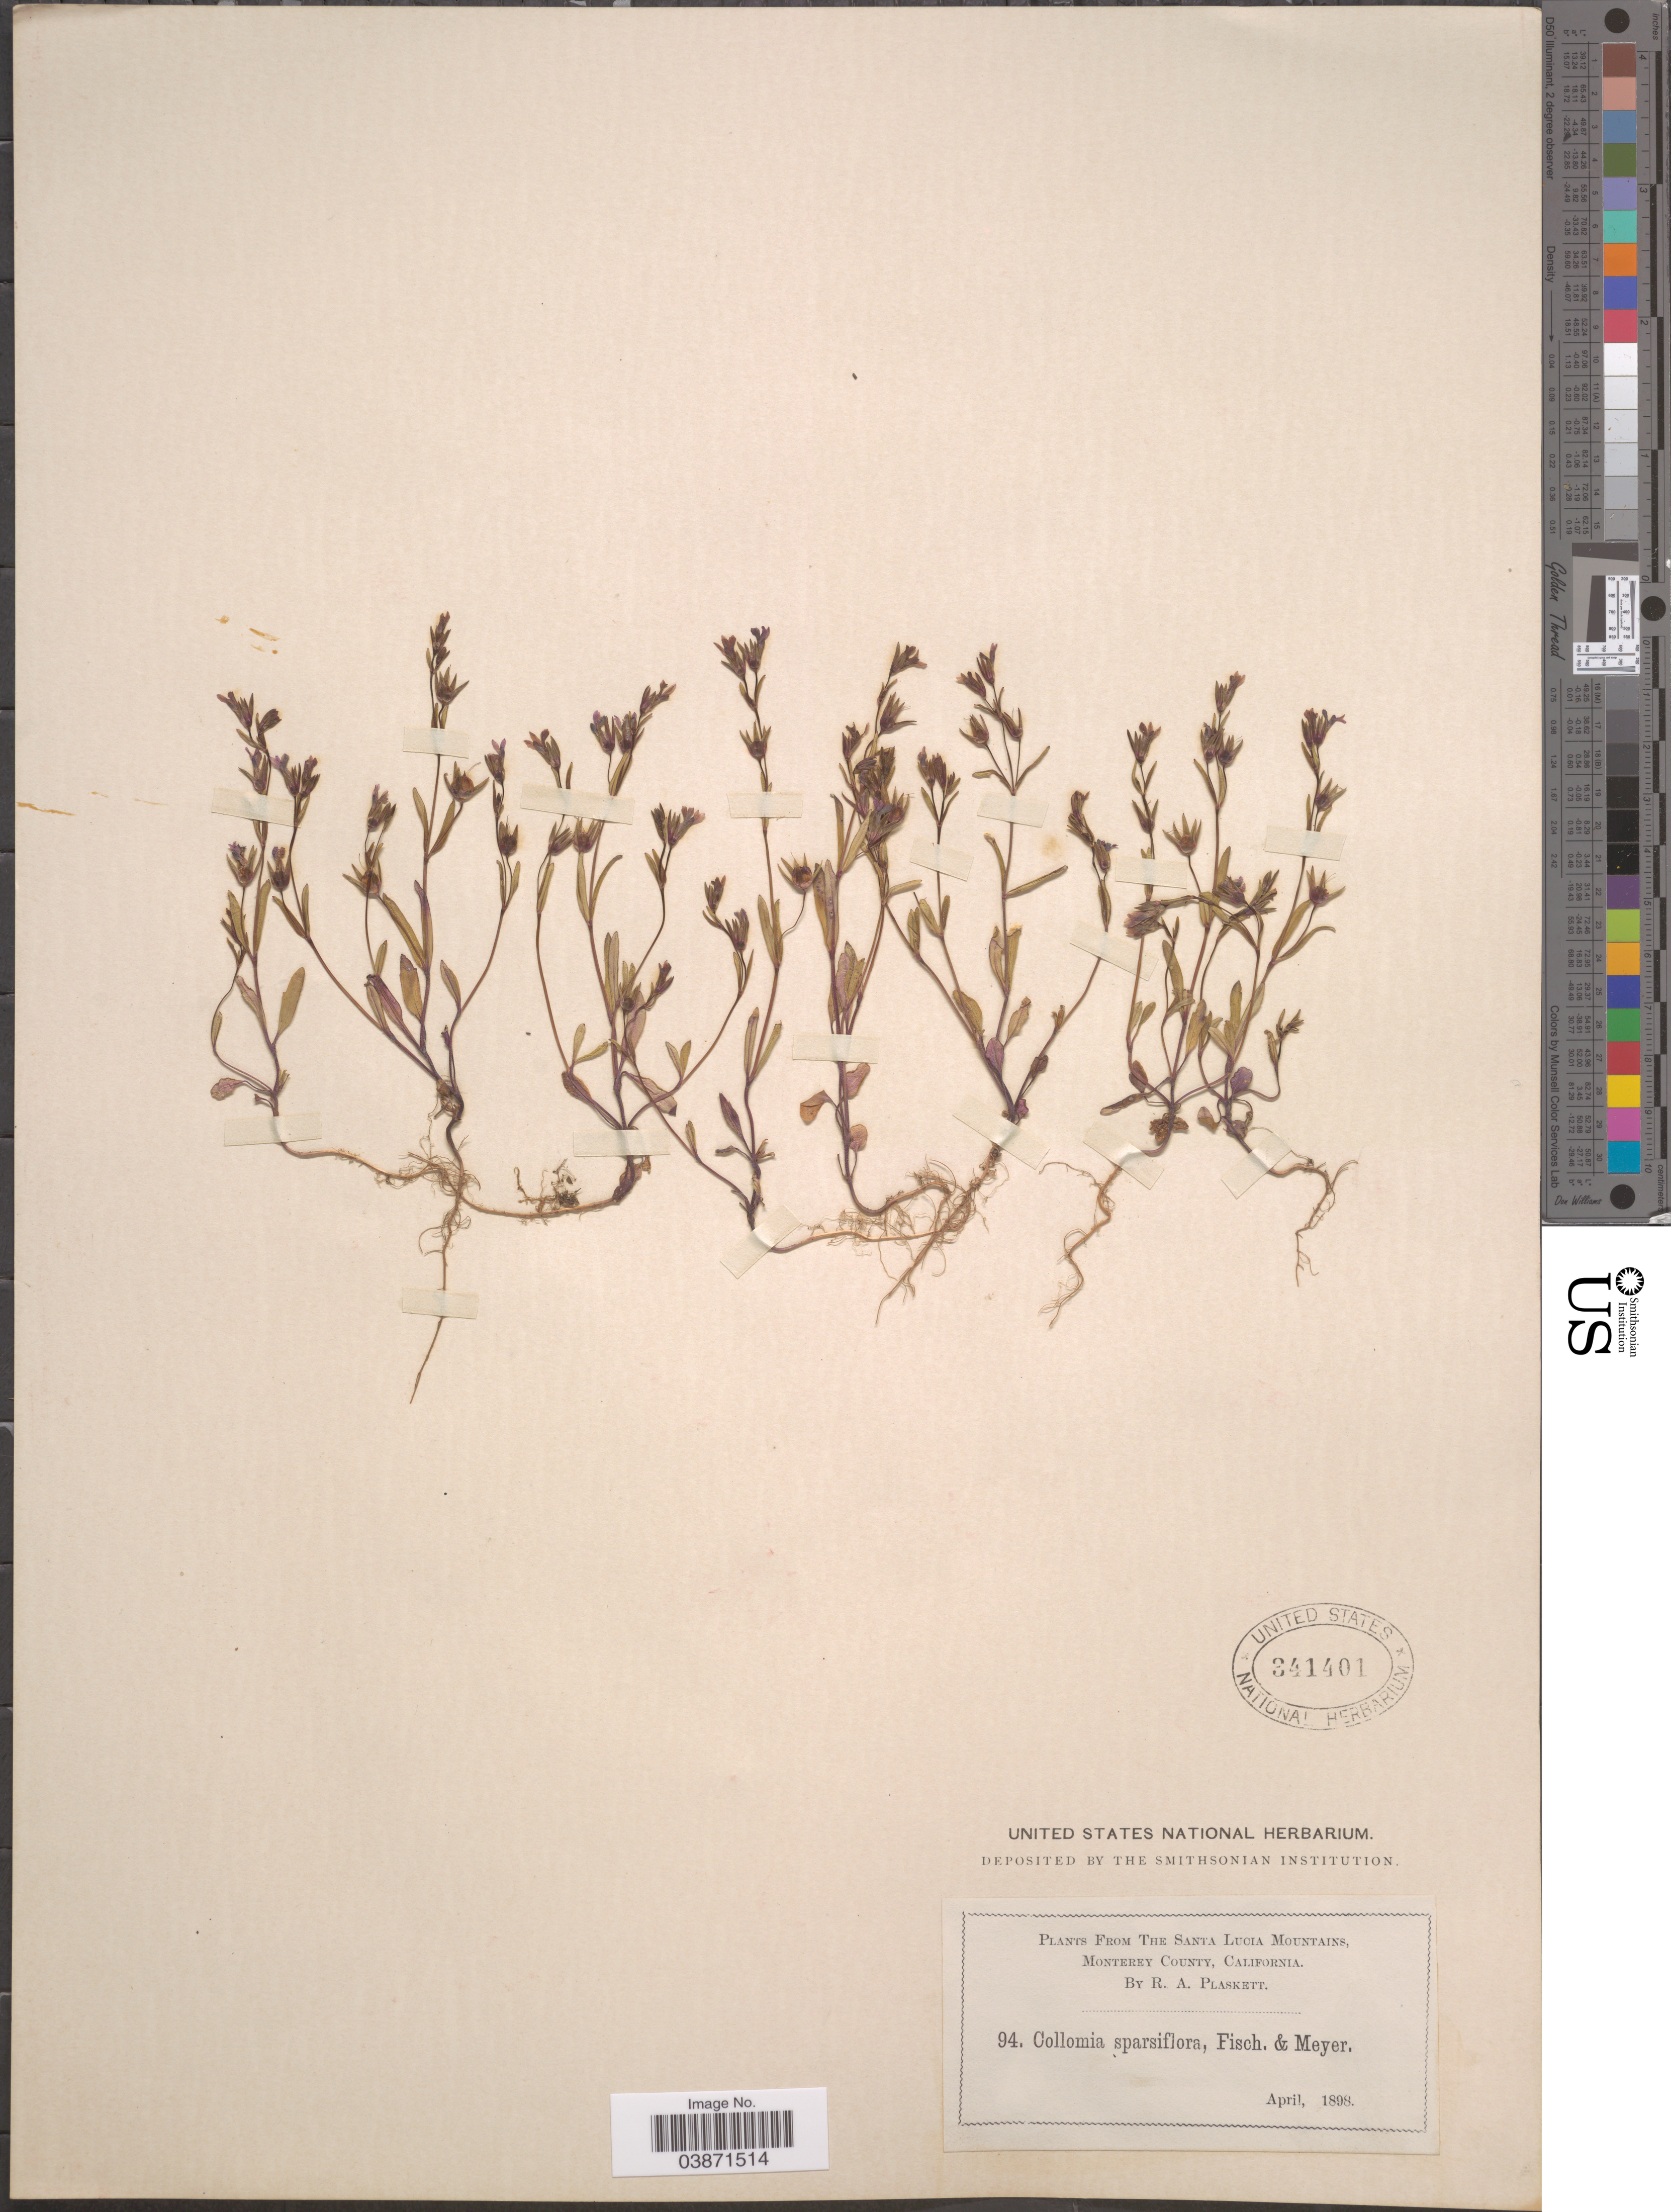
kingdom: Plantae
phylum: Tracheophyta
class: Magnoliopsida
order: Lamiales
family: Plantaginaceae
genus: Collinsia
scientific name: Collinsia sparsiflora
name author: Fisch. & C.A. Mey.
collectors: R. Plaskett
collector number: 94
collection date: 1898-04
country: United States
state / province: California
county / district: Monterey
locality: The Santa Lucia Mountains, Monterey County.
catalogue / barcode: US 341401